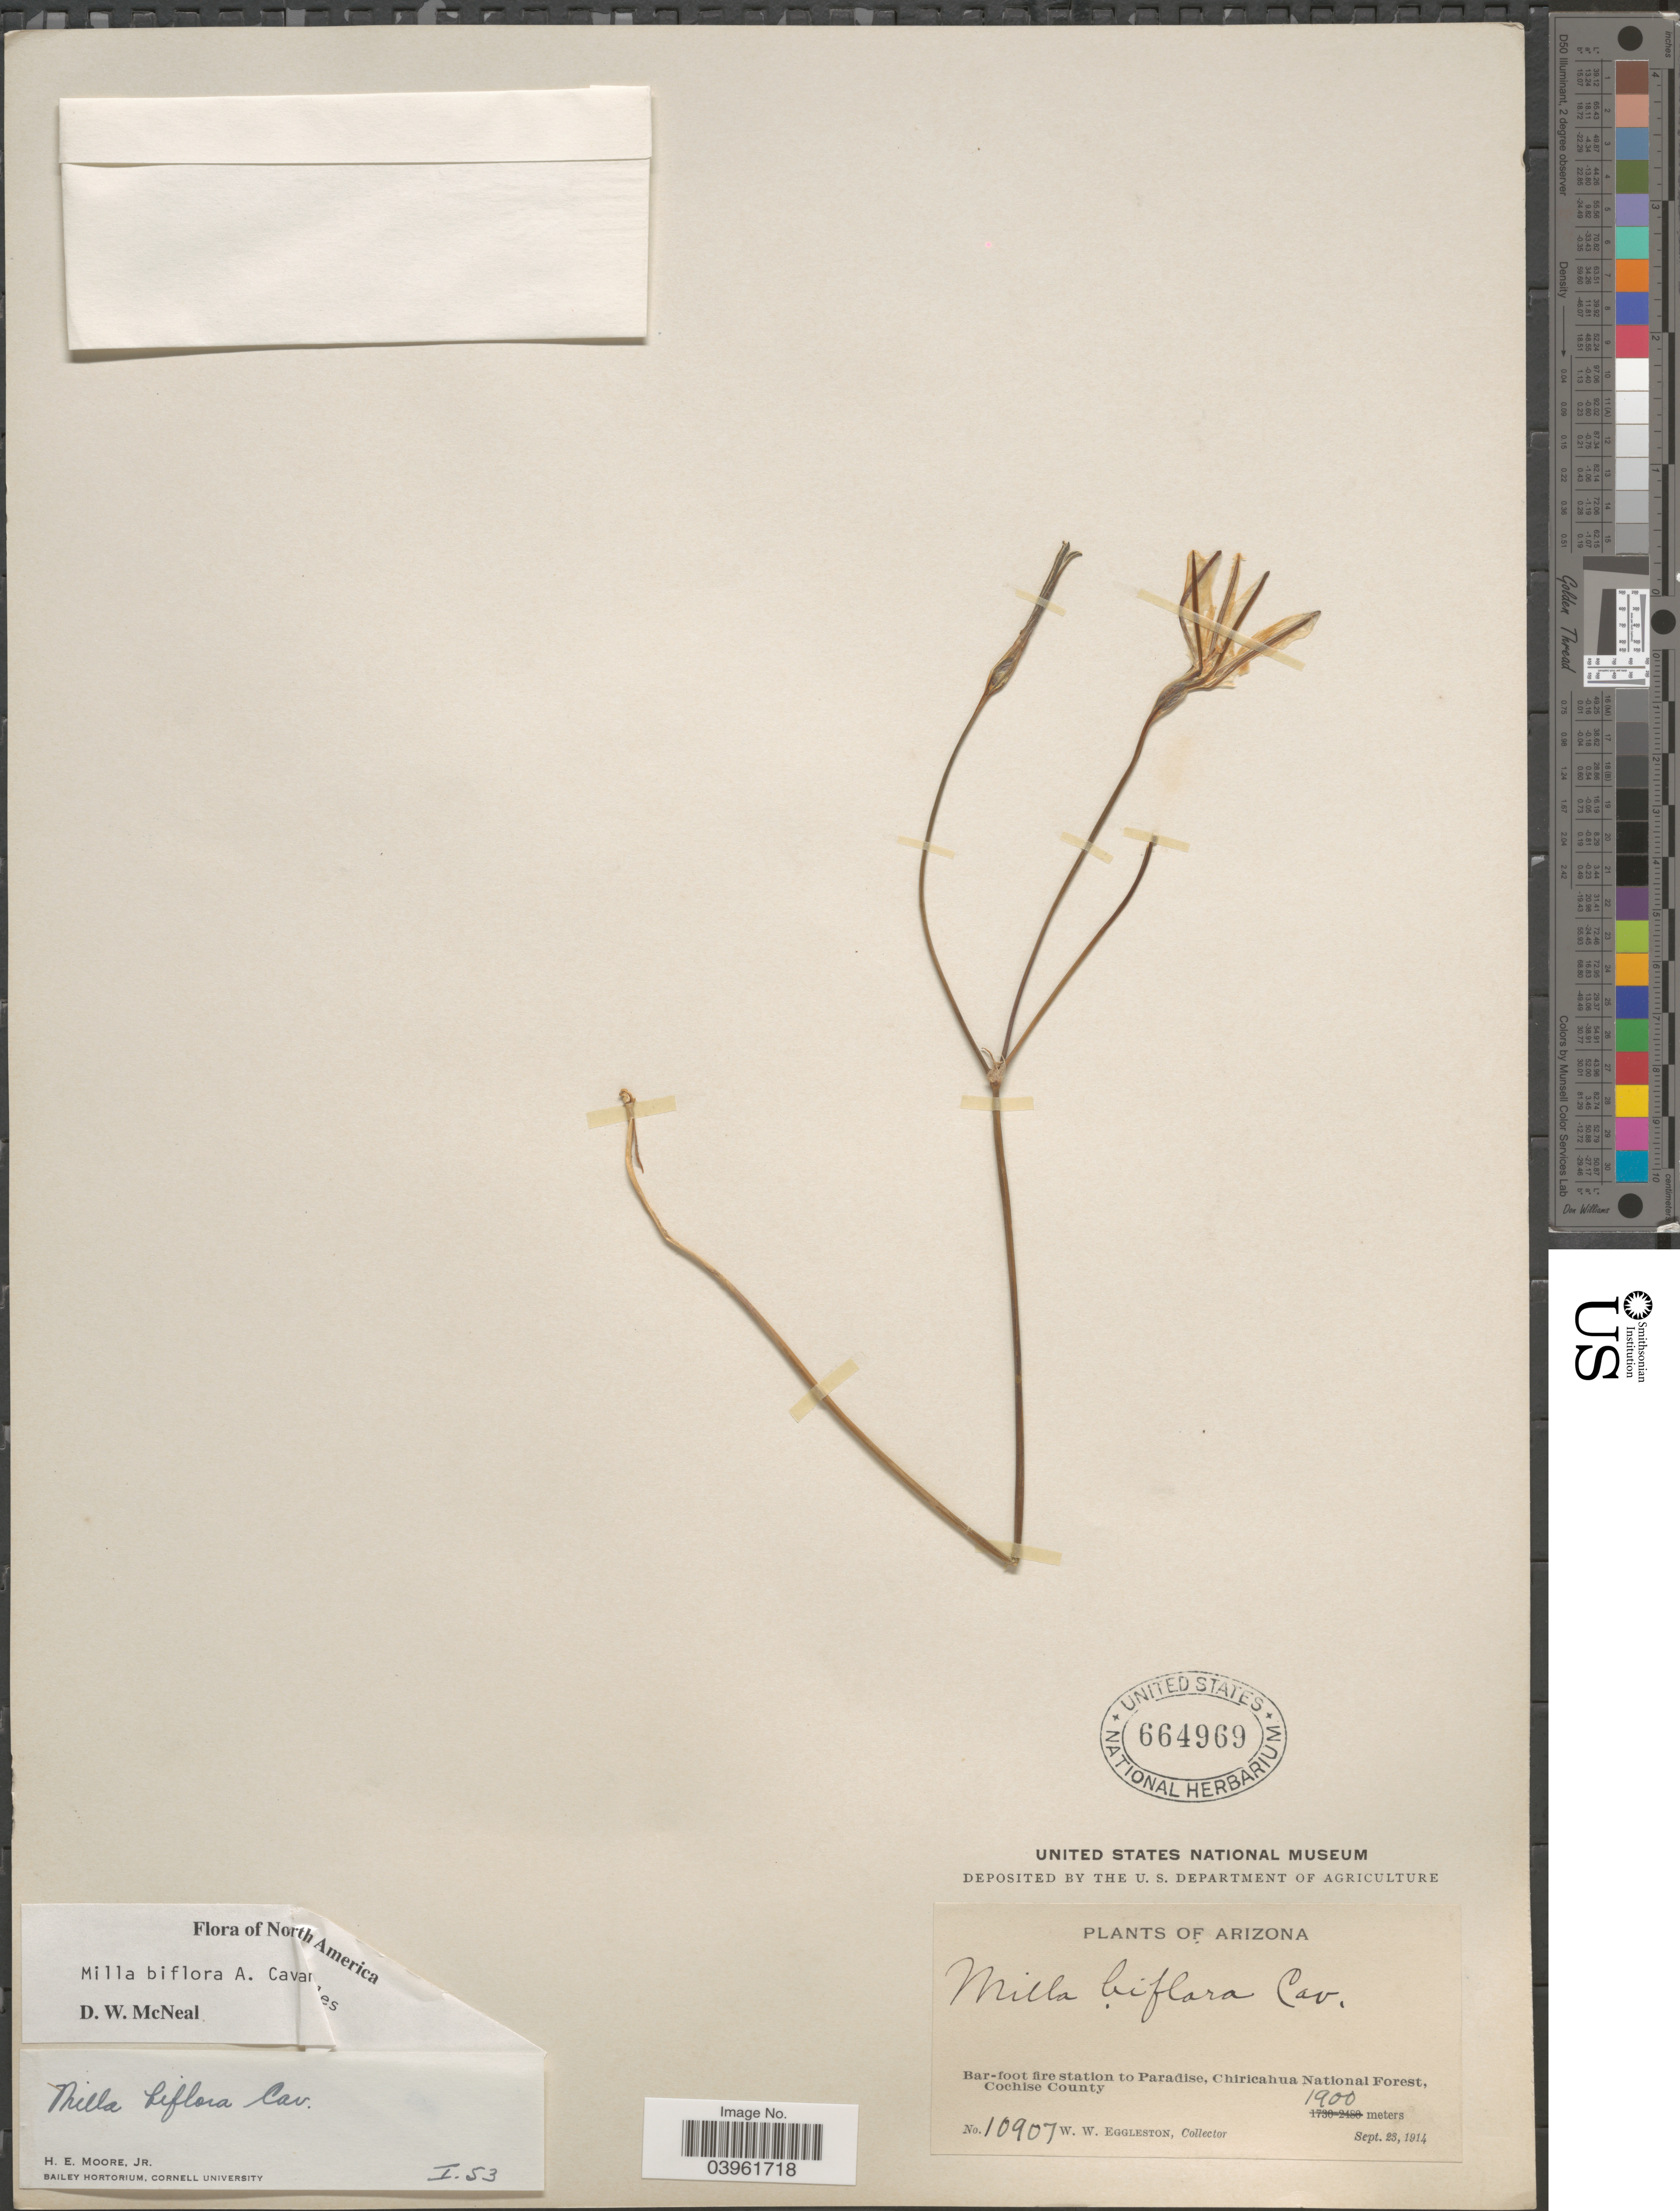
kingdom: Plantae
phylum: Tracheophyta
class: Liliopsida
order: Asparagales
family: Asparagaceae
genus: Milla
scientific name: Milla biflora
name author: Cav.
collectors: W. W. Eggleston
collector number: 10907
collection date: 1914-09-23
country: United States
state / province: Arizona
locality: Bar-foot fire station to Paradise, Chiricahua National Forest, Cochise County.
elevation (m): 1900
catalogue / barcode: US 664969